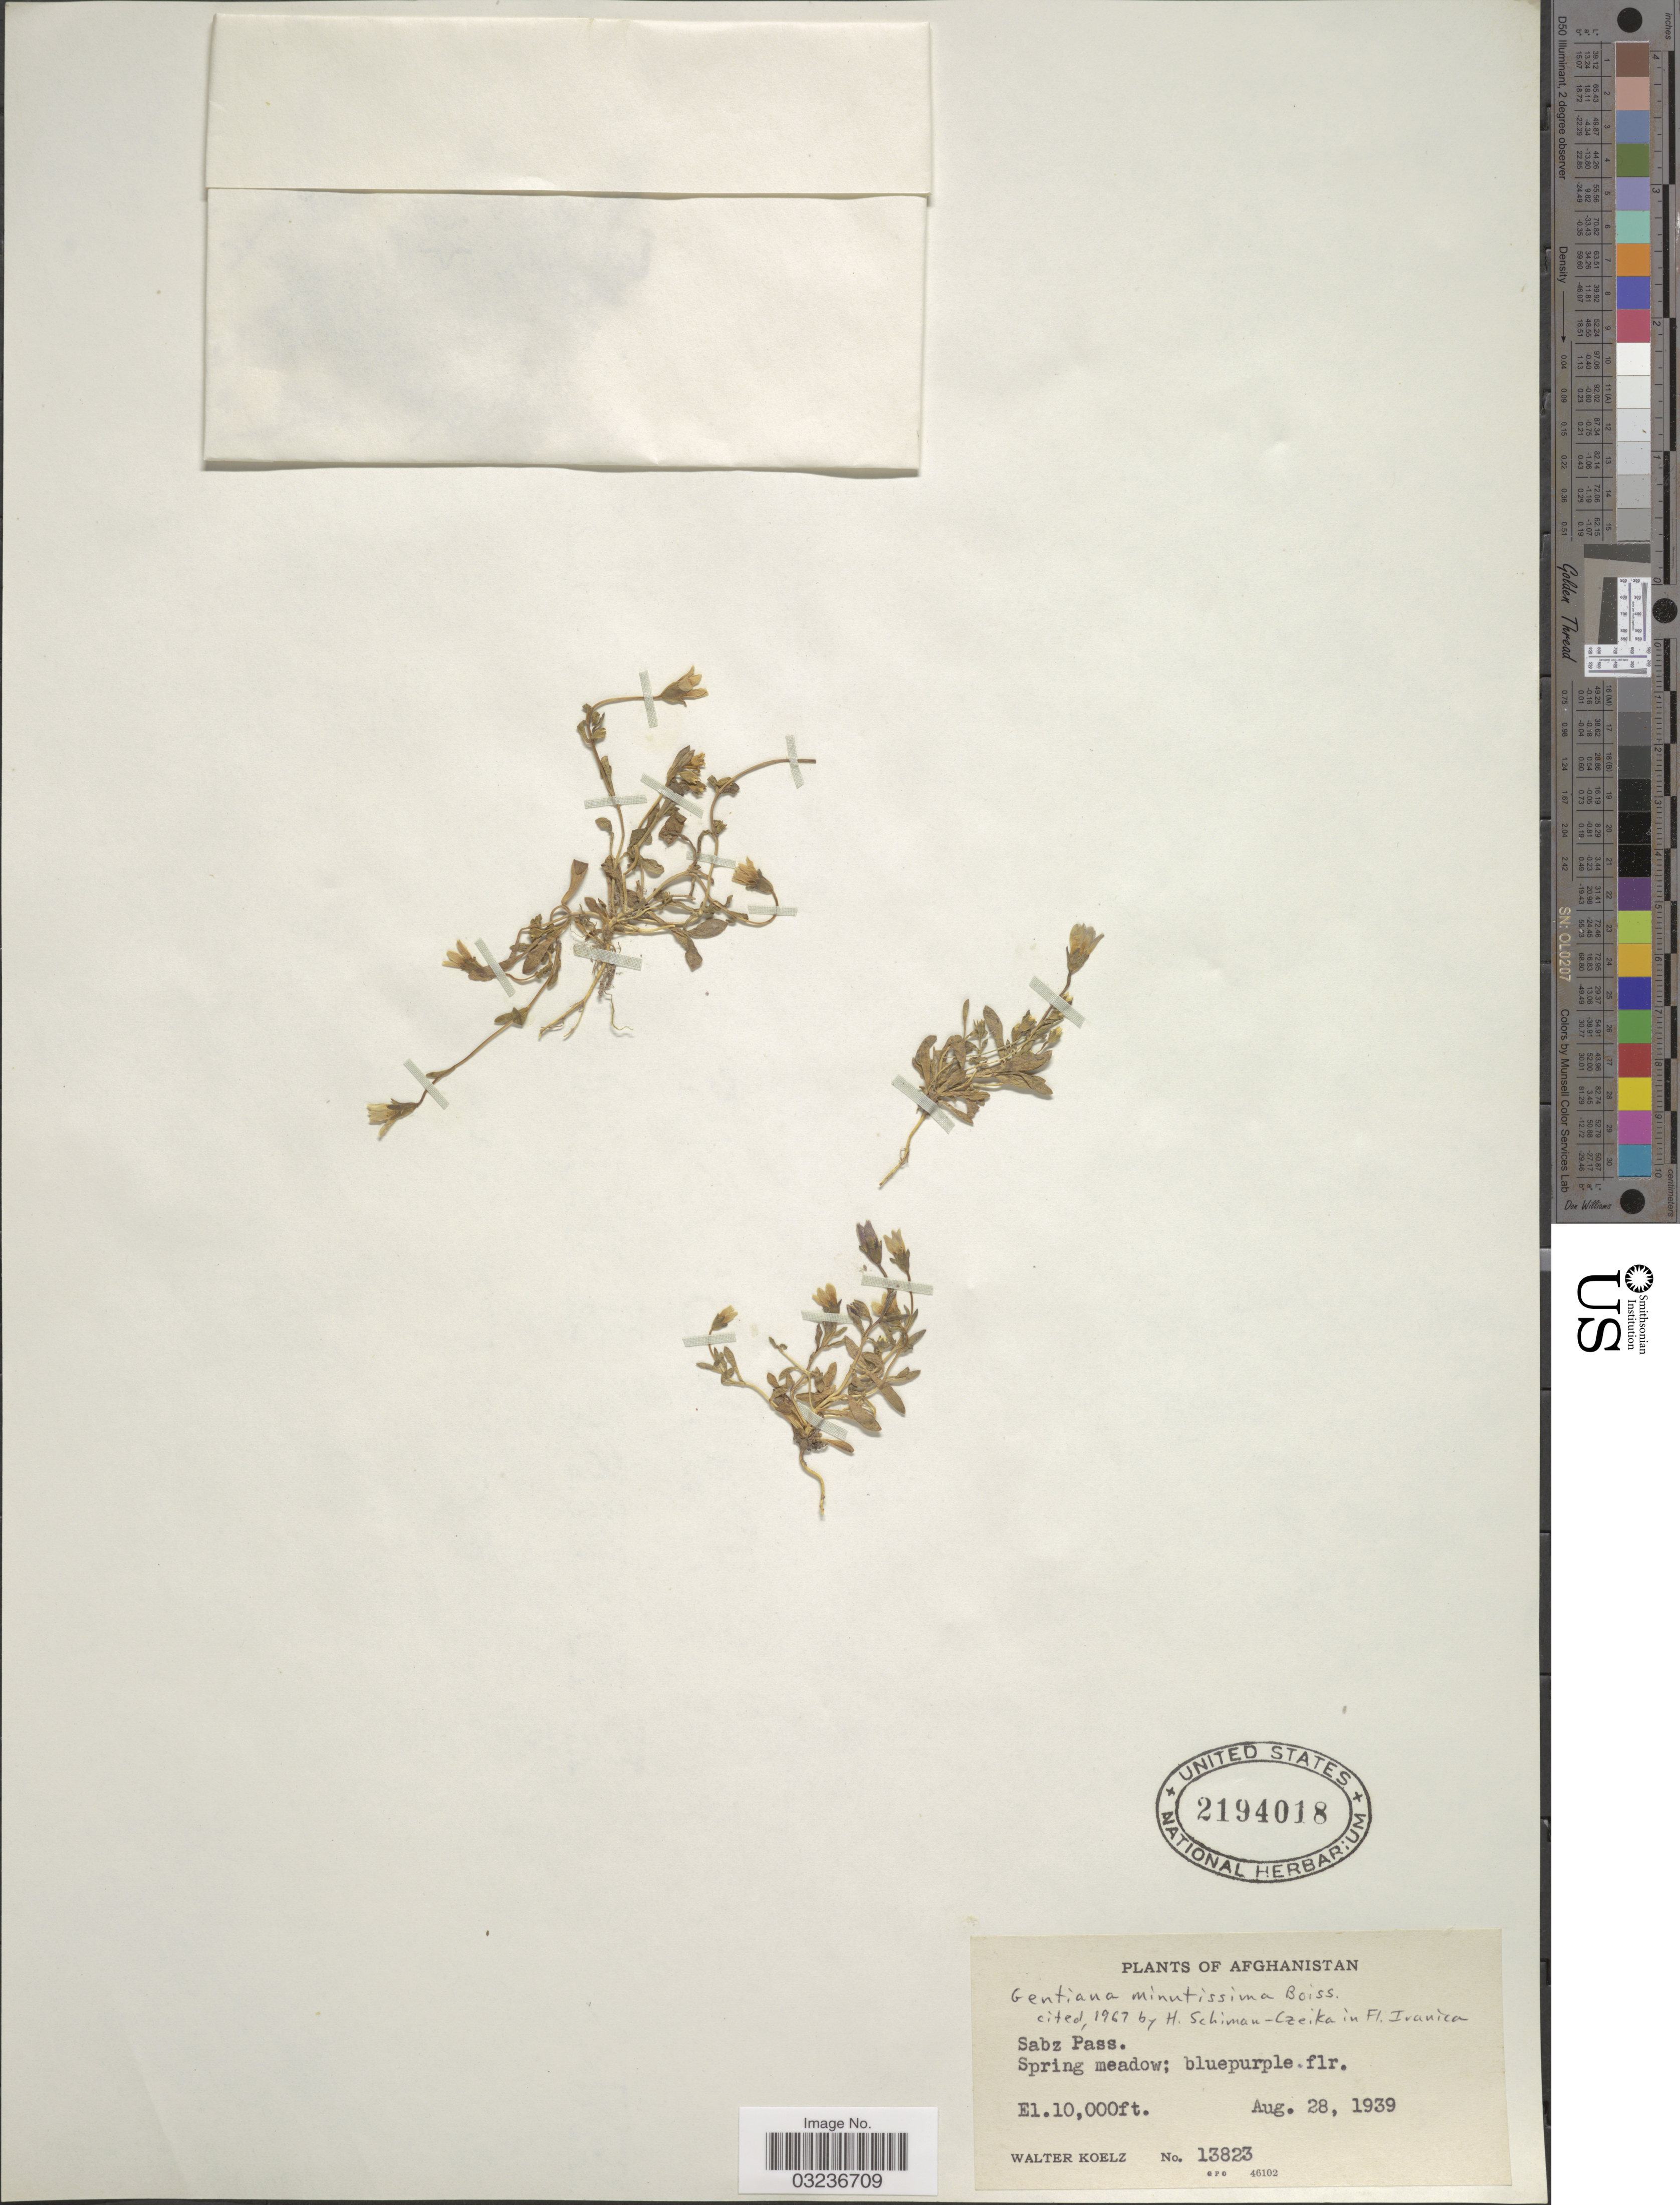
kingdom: Plantae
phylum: Tracheophyta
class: Magnoliopsida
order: Gentianales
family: Gentianaceae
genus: Gentiana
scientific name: Gentiana minutissima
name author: Boiss.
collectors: W. N. Koelz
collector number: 13823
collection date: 1939-08-28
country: Afghanistan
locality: Sabz Pass, Spring meadow.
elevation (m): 3048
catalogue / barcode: US 2194018